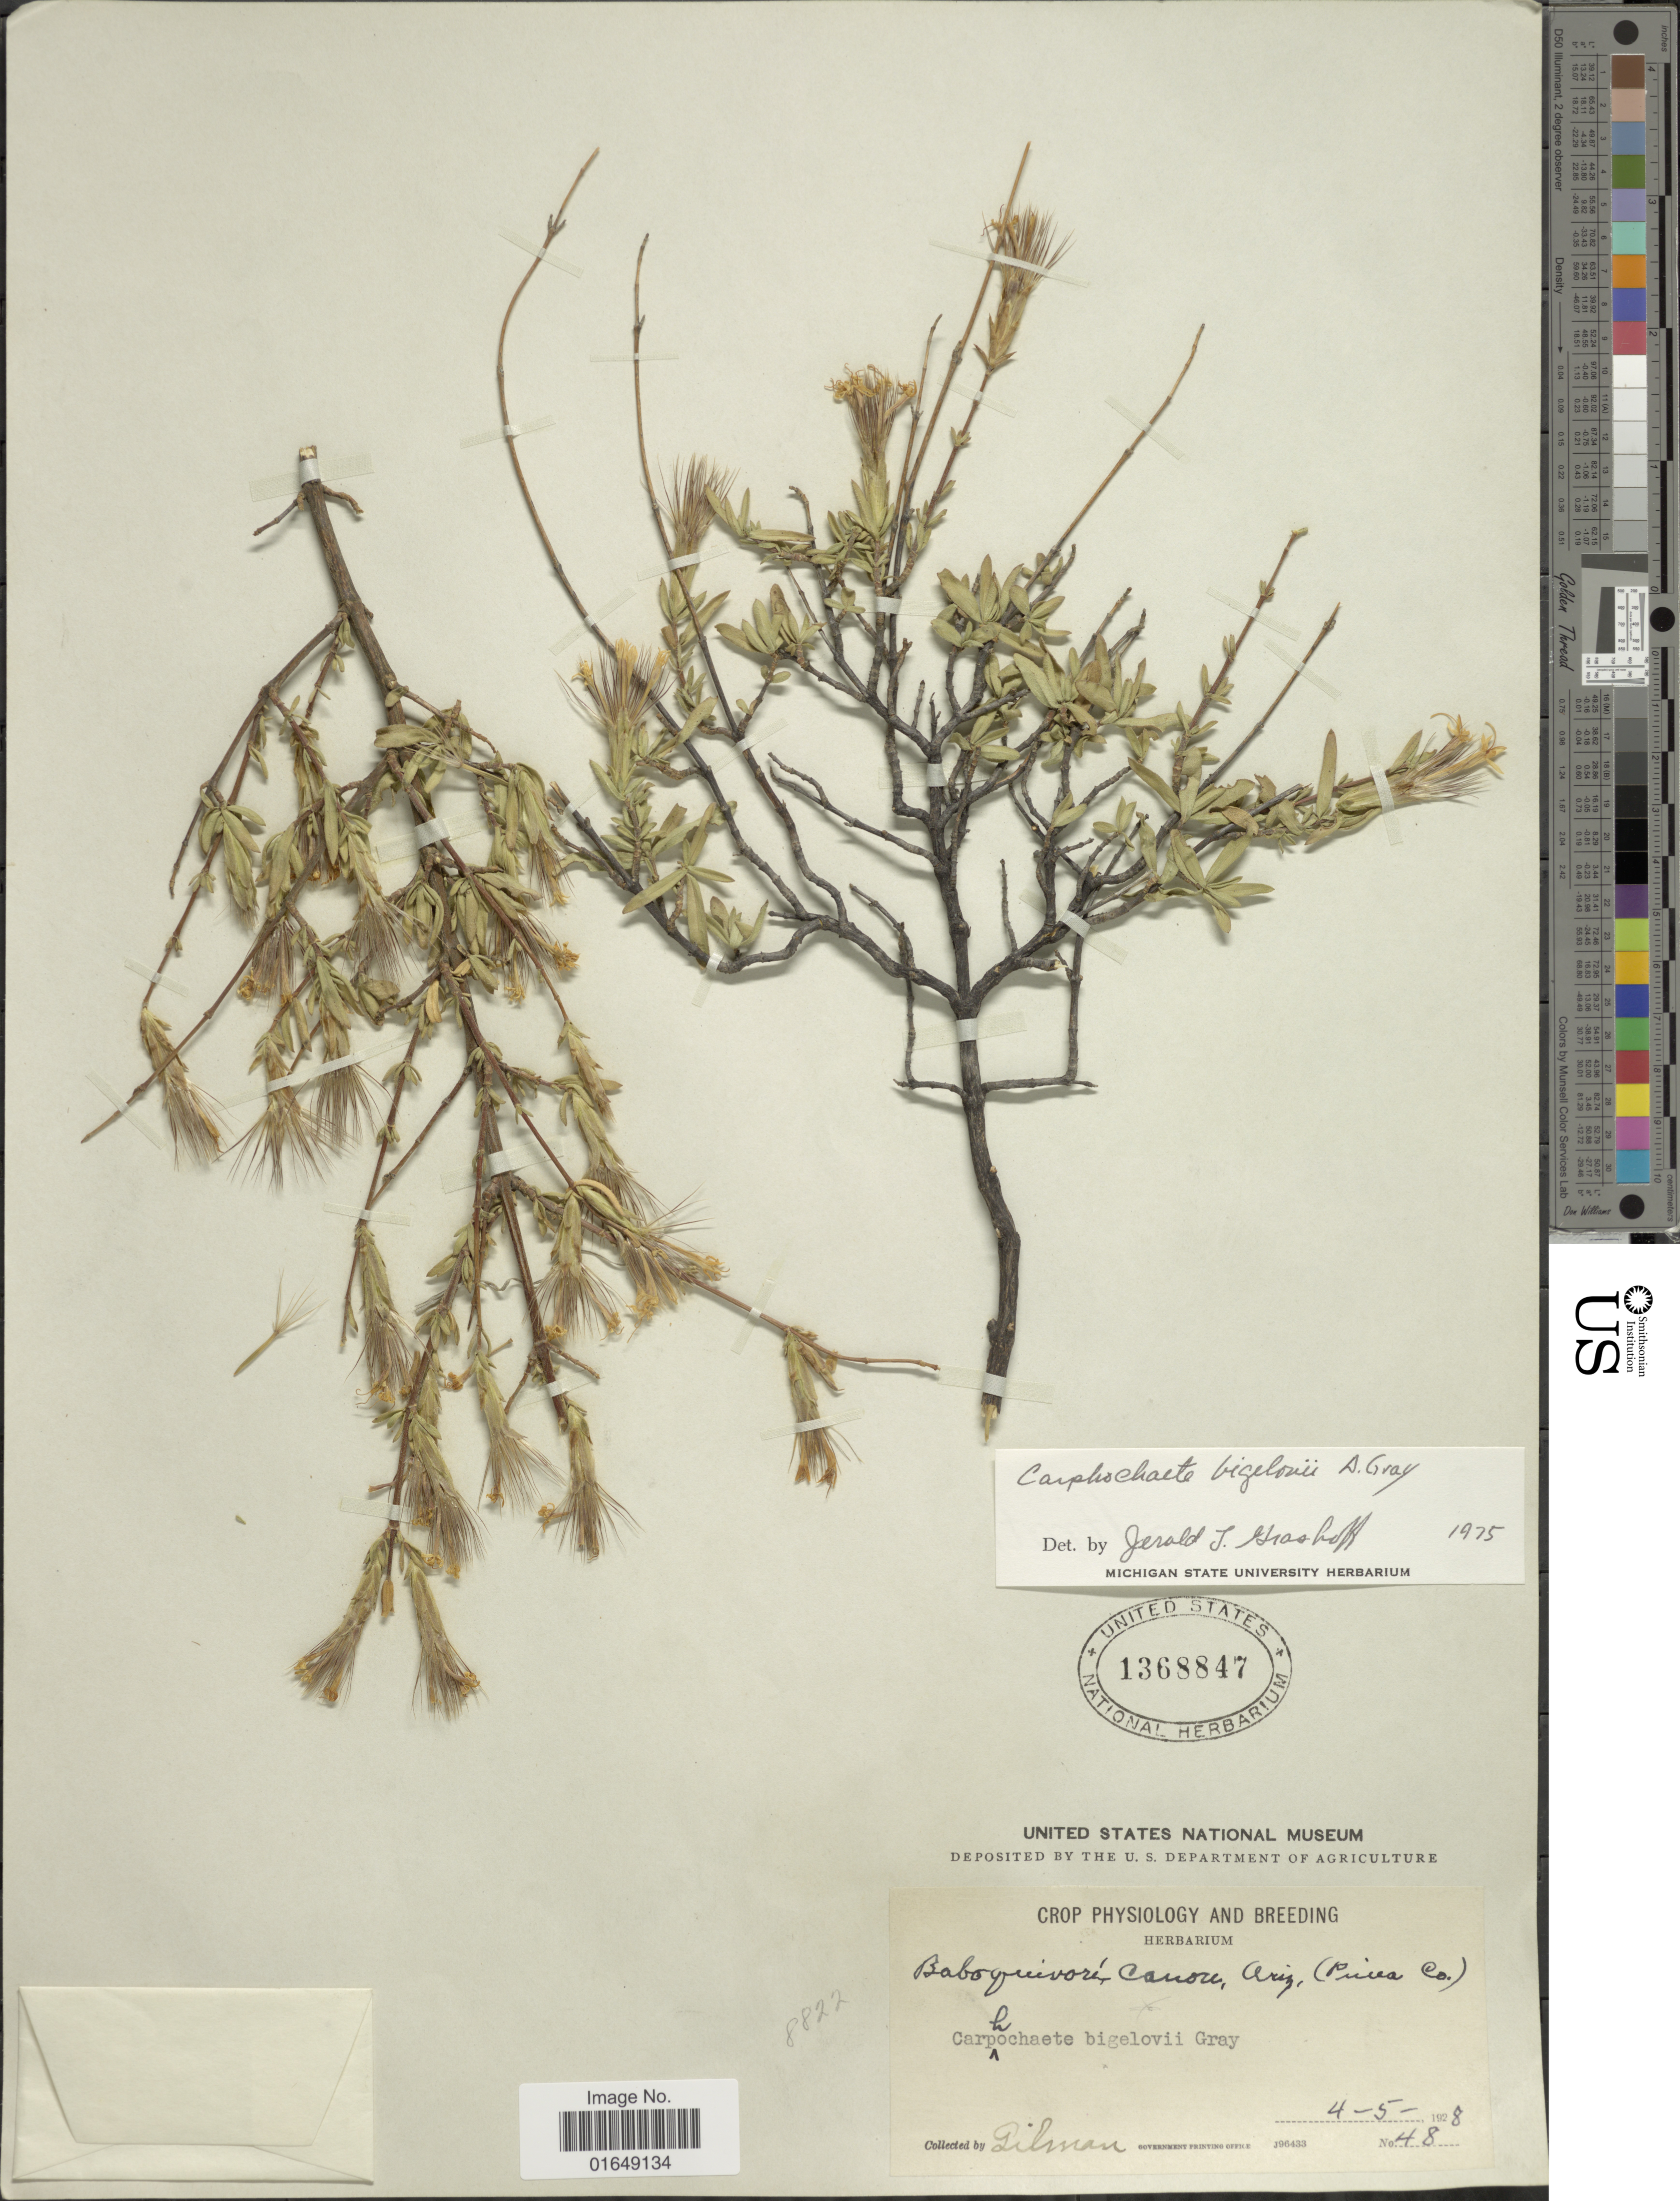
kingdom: Plantae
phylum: Tracheophyta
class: Magnoliopsida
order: Asterales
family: Asteraceae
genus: Carphochaete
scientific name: Carphochaete bigelovii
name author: A. Gray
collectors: -. Gilman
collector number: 48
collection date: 1928-04-05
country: United States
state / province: Arizona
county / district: Pima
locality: Baboquivari Canyon.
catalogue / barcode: US 1368847